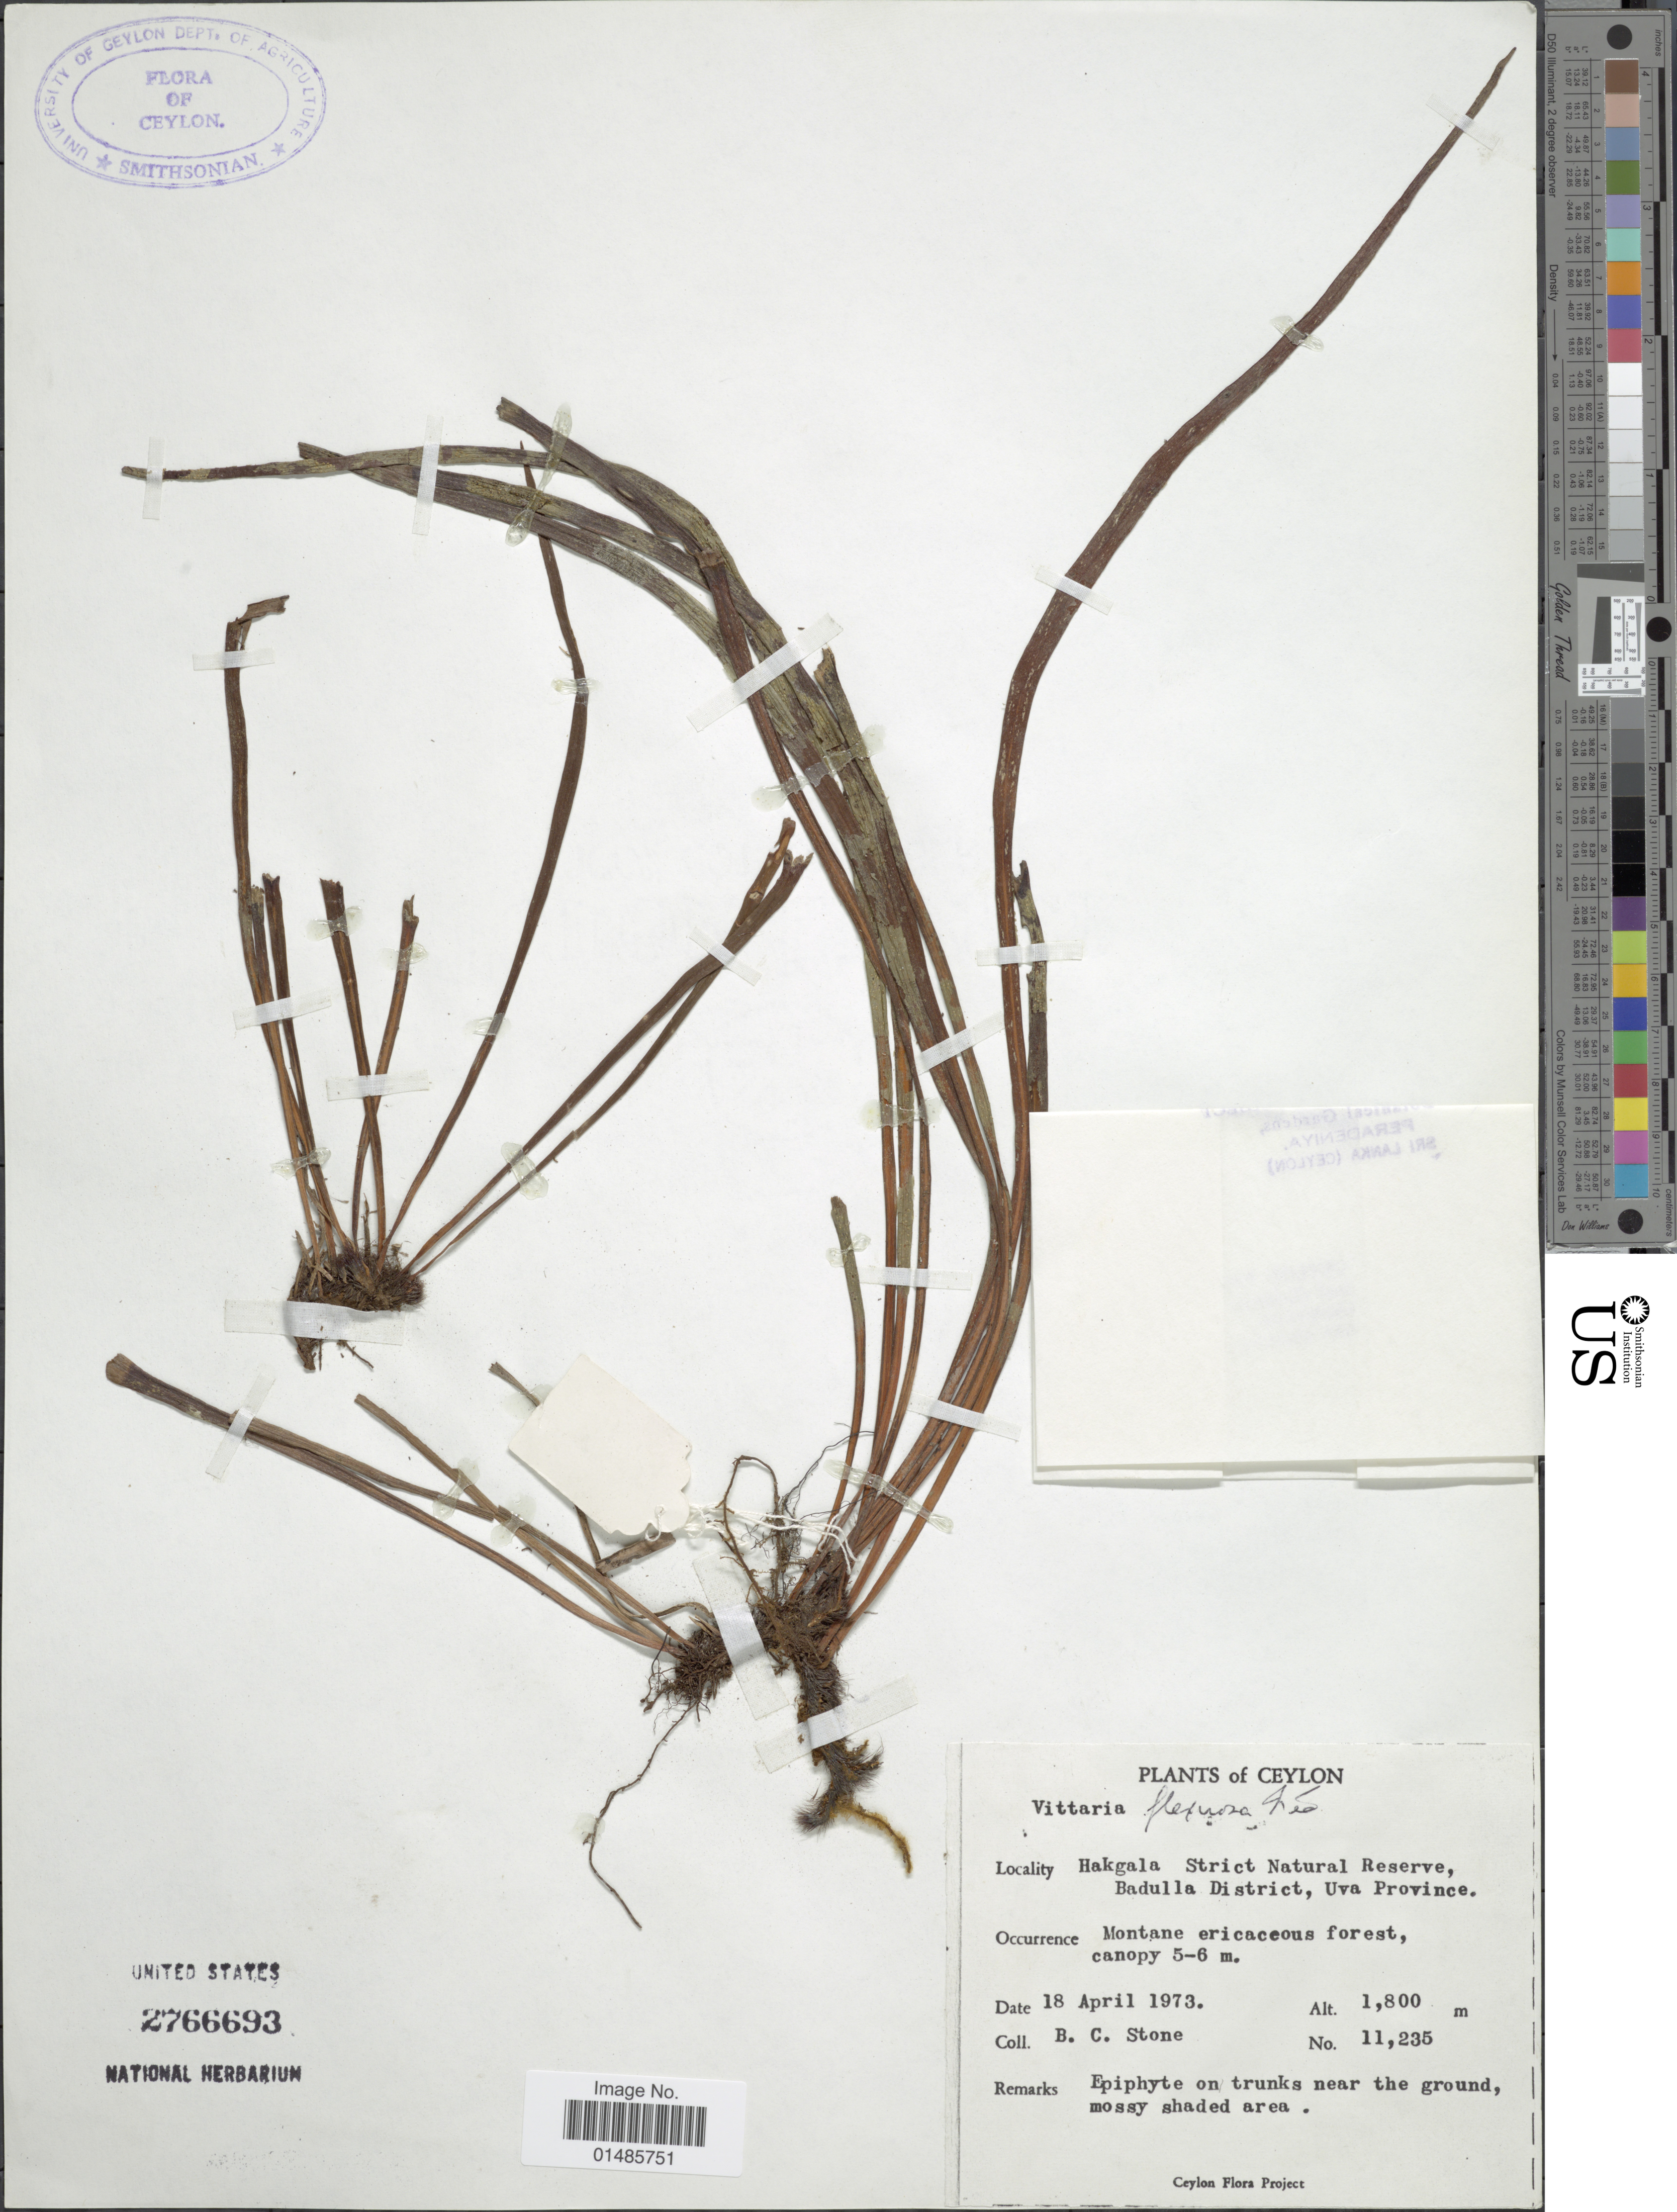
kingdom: Plantae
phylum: Tracheophyta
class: Polypodiopsida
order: Polypodiales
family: Pteridaceae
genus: Haplopteris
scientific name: Haplopteris flexuosa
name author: (Fée) E.H. Crane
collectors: B. C. Stone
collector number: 11235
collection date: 1973-04-18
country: Sri Lanka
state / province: Uva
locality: Ceylon. Hakgala Strict Natural Reserve, Badulla District.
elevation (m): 1800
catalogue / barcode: US 2766693